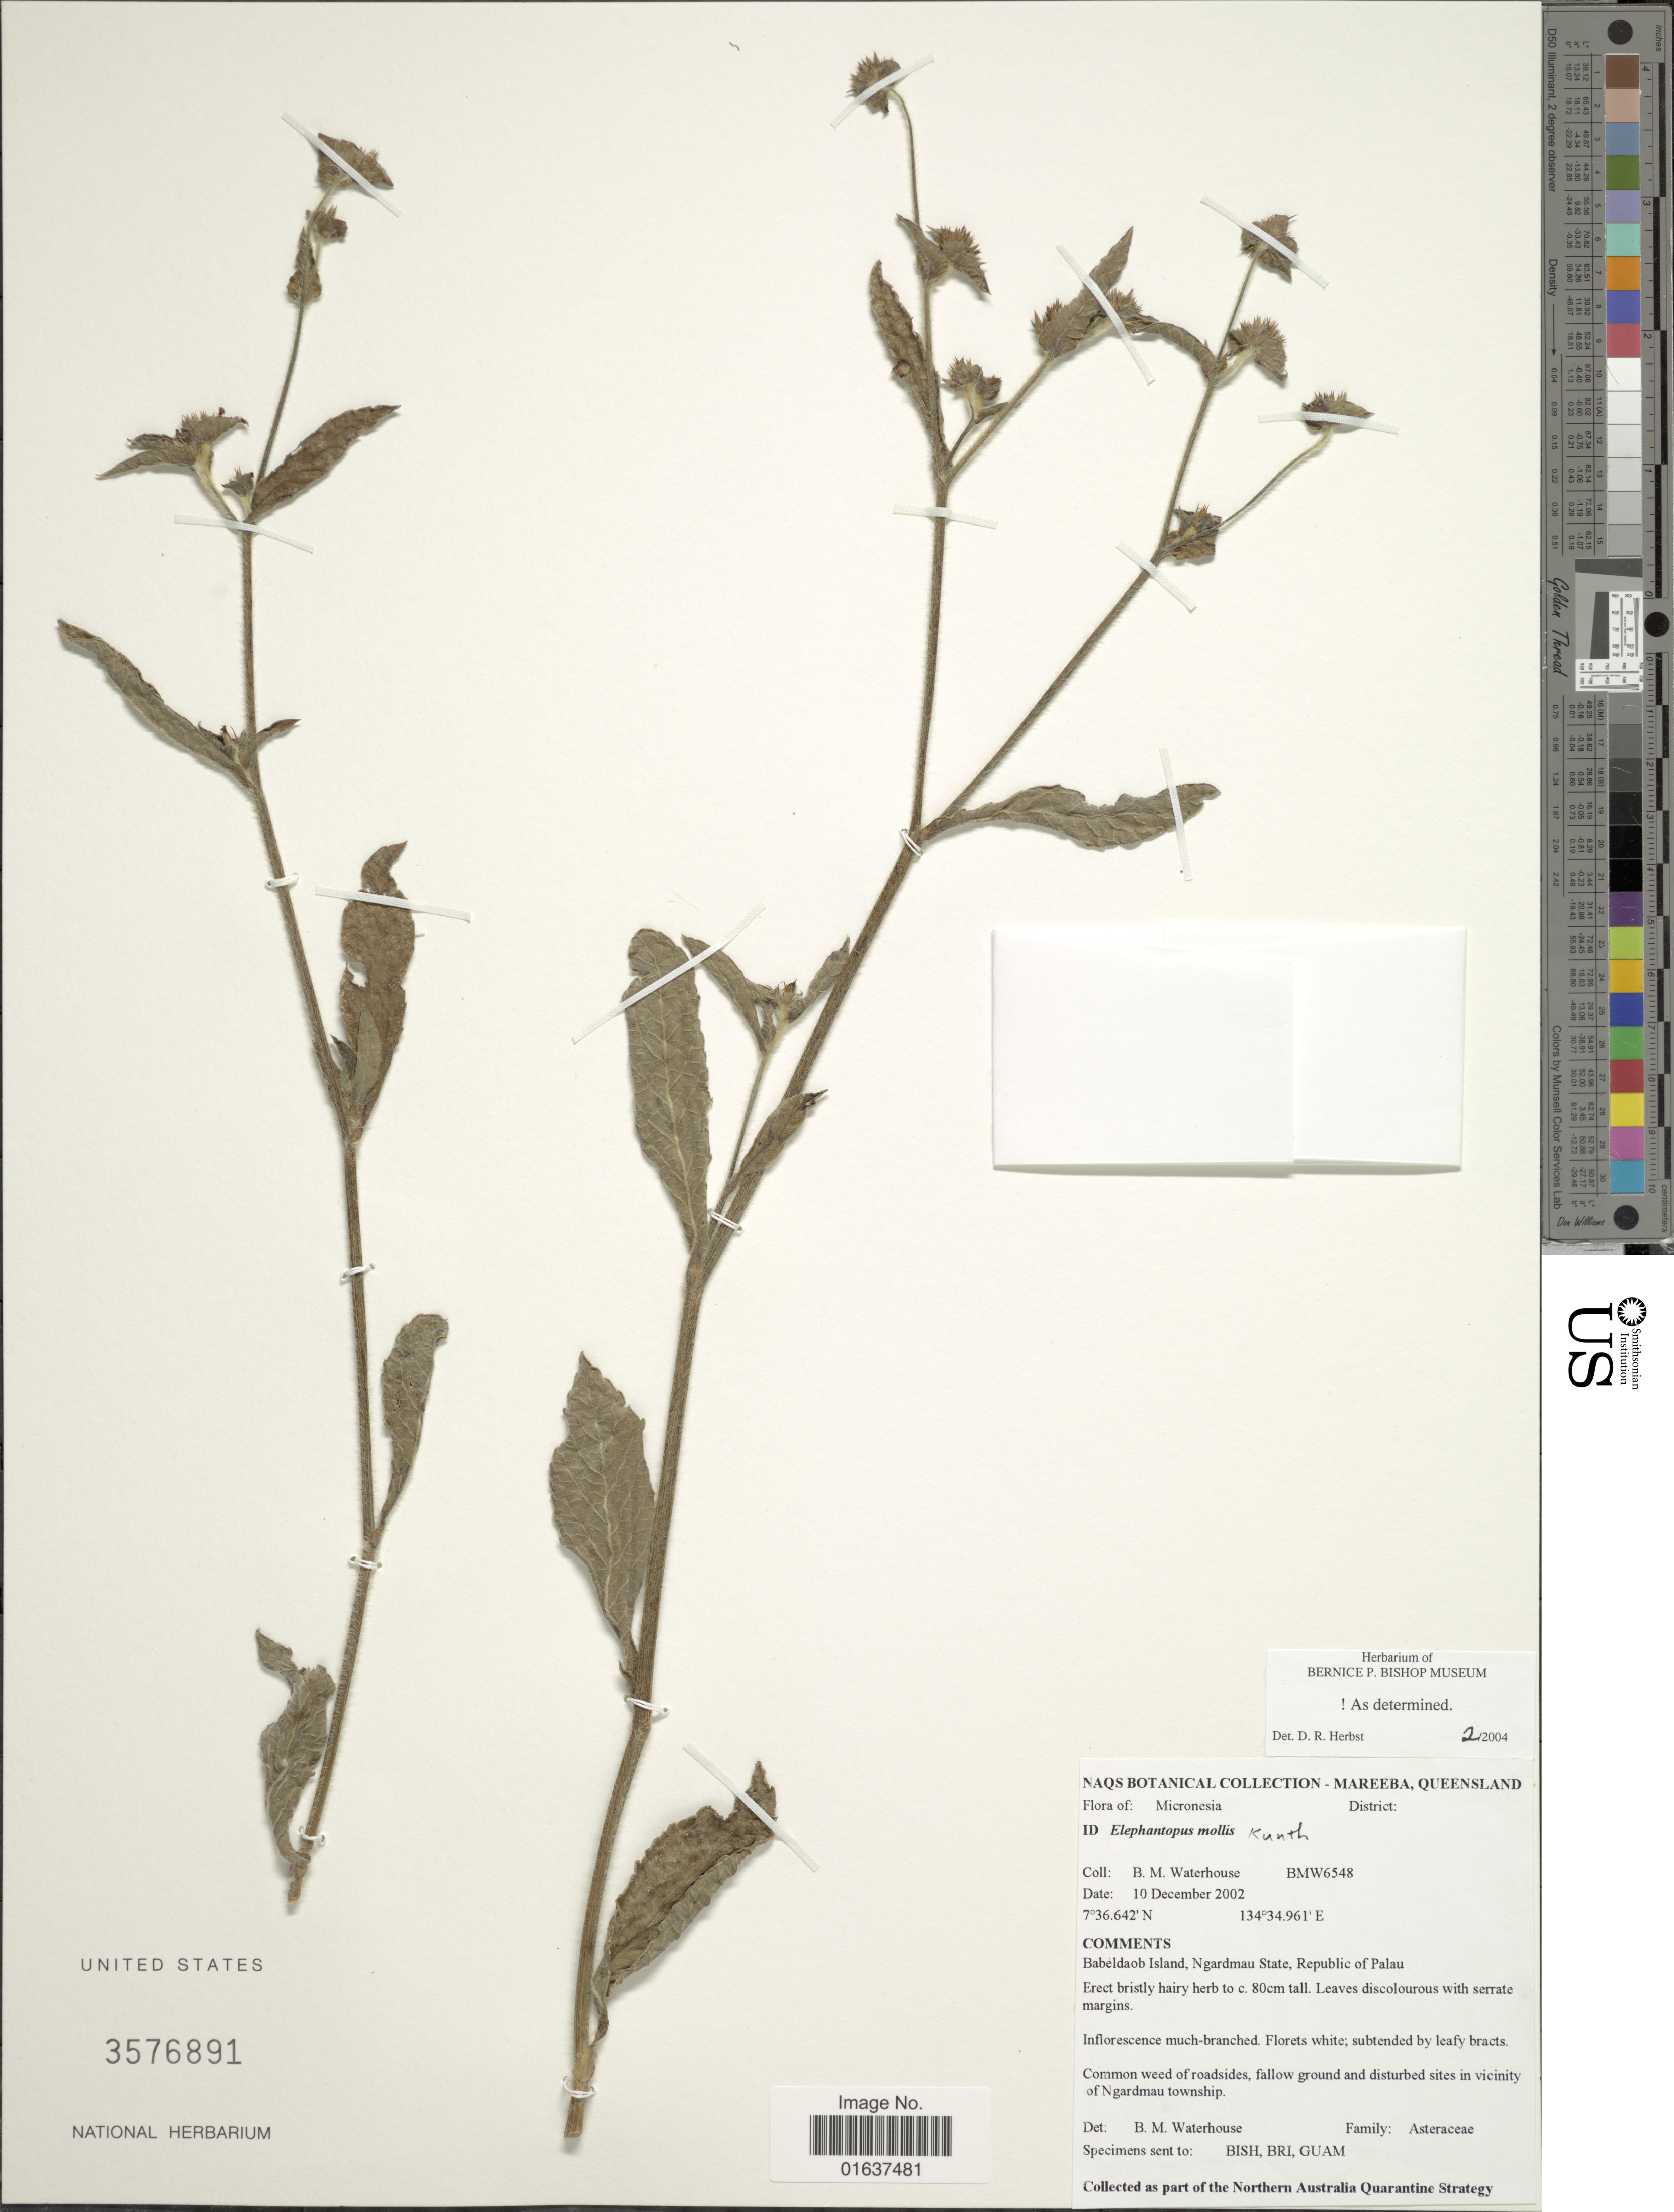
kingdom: Plantae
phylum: Tracheophyta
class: Magnoliopsida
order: Asterales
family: Asteraceae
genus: Elephantopus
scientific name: Elephantopus mollis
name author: Kunth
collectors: B. Waterhouse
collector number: MMW6548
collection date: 2002-12-10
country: Palau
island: Babeldaob [Babelthuap]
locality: Mareeba, Queensland. Babeldaob Island, Ngardmau State, Republic of Palau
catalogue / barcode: US 3576891